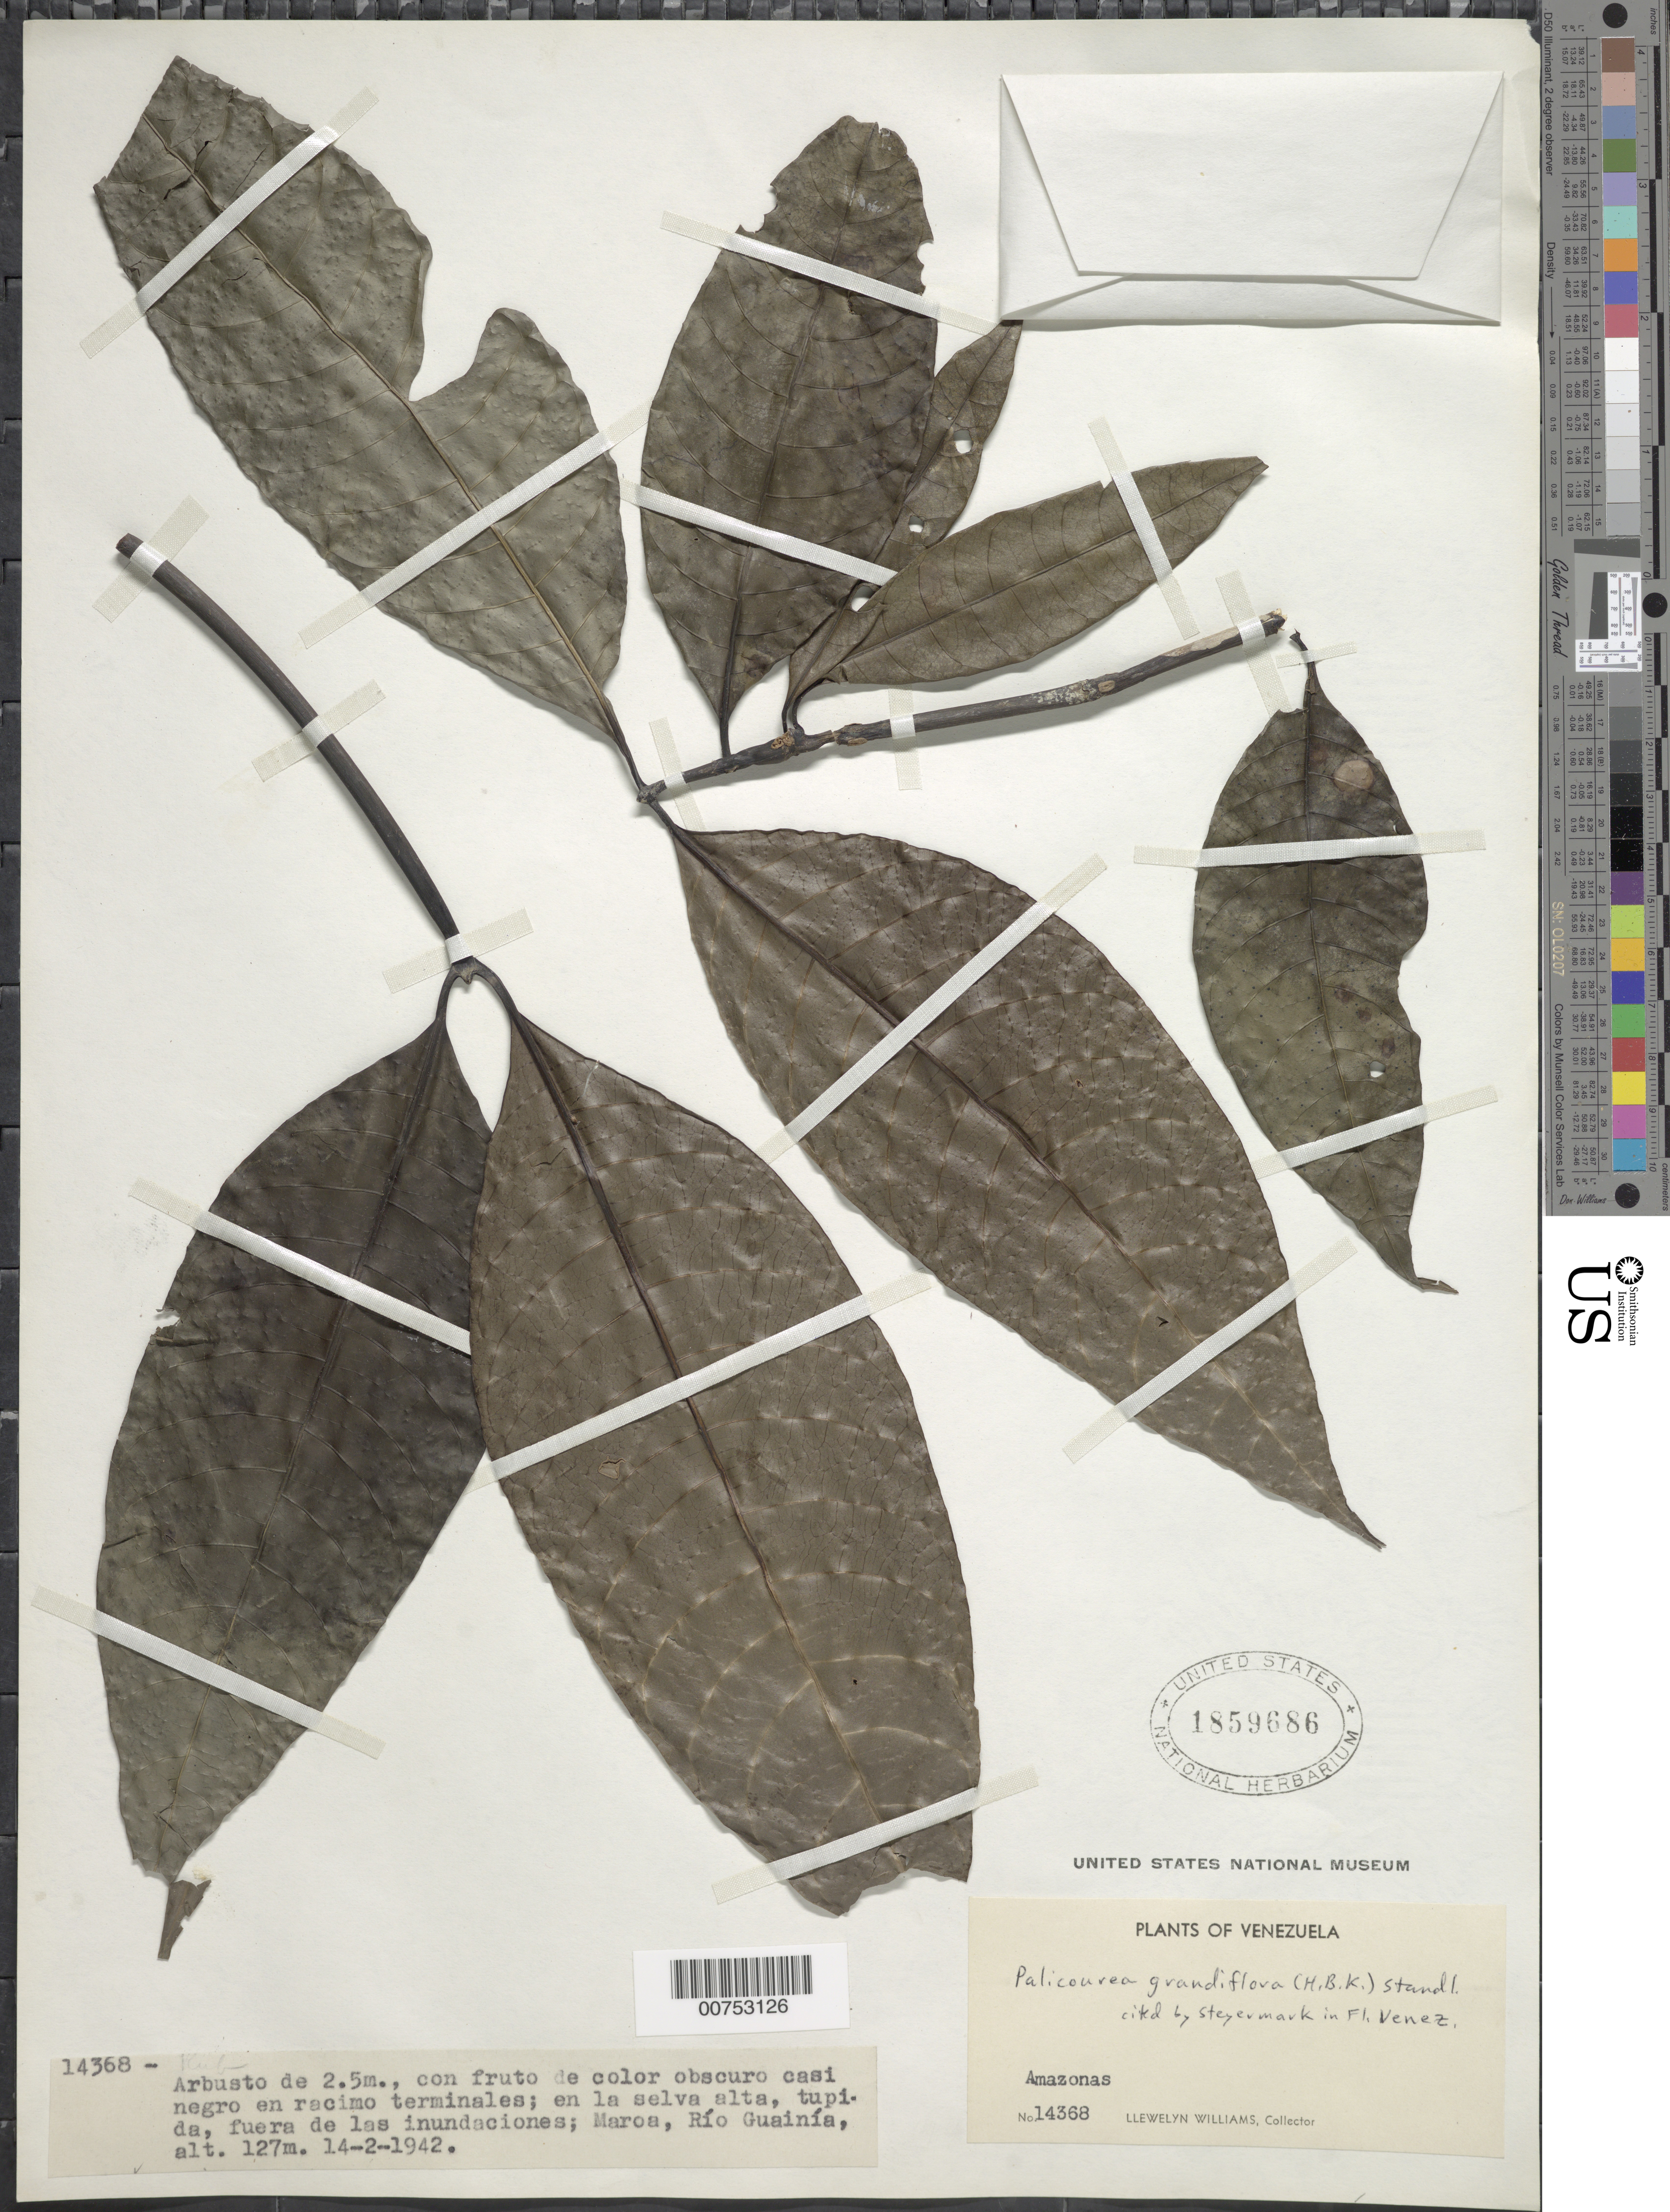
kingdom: Plantae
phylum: Tracheophyta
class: Magnoliopsida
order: Gentianales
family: Rubiaceae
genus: Palicourea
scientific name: Palicourea grandiflora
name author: (Kunth) Standl.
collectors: Ll. Williams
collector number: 14368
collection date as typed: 14-Feb-42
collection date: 1942-02-14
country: Venezuela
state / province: Amazonas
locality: Maroa, Río Guainía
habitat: Selva alta, tupida, fuera de las inundaciones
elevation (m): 127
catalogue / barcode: US 1859686